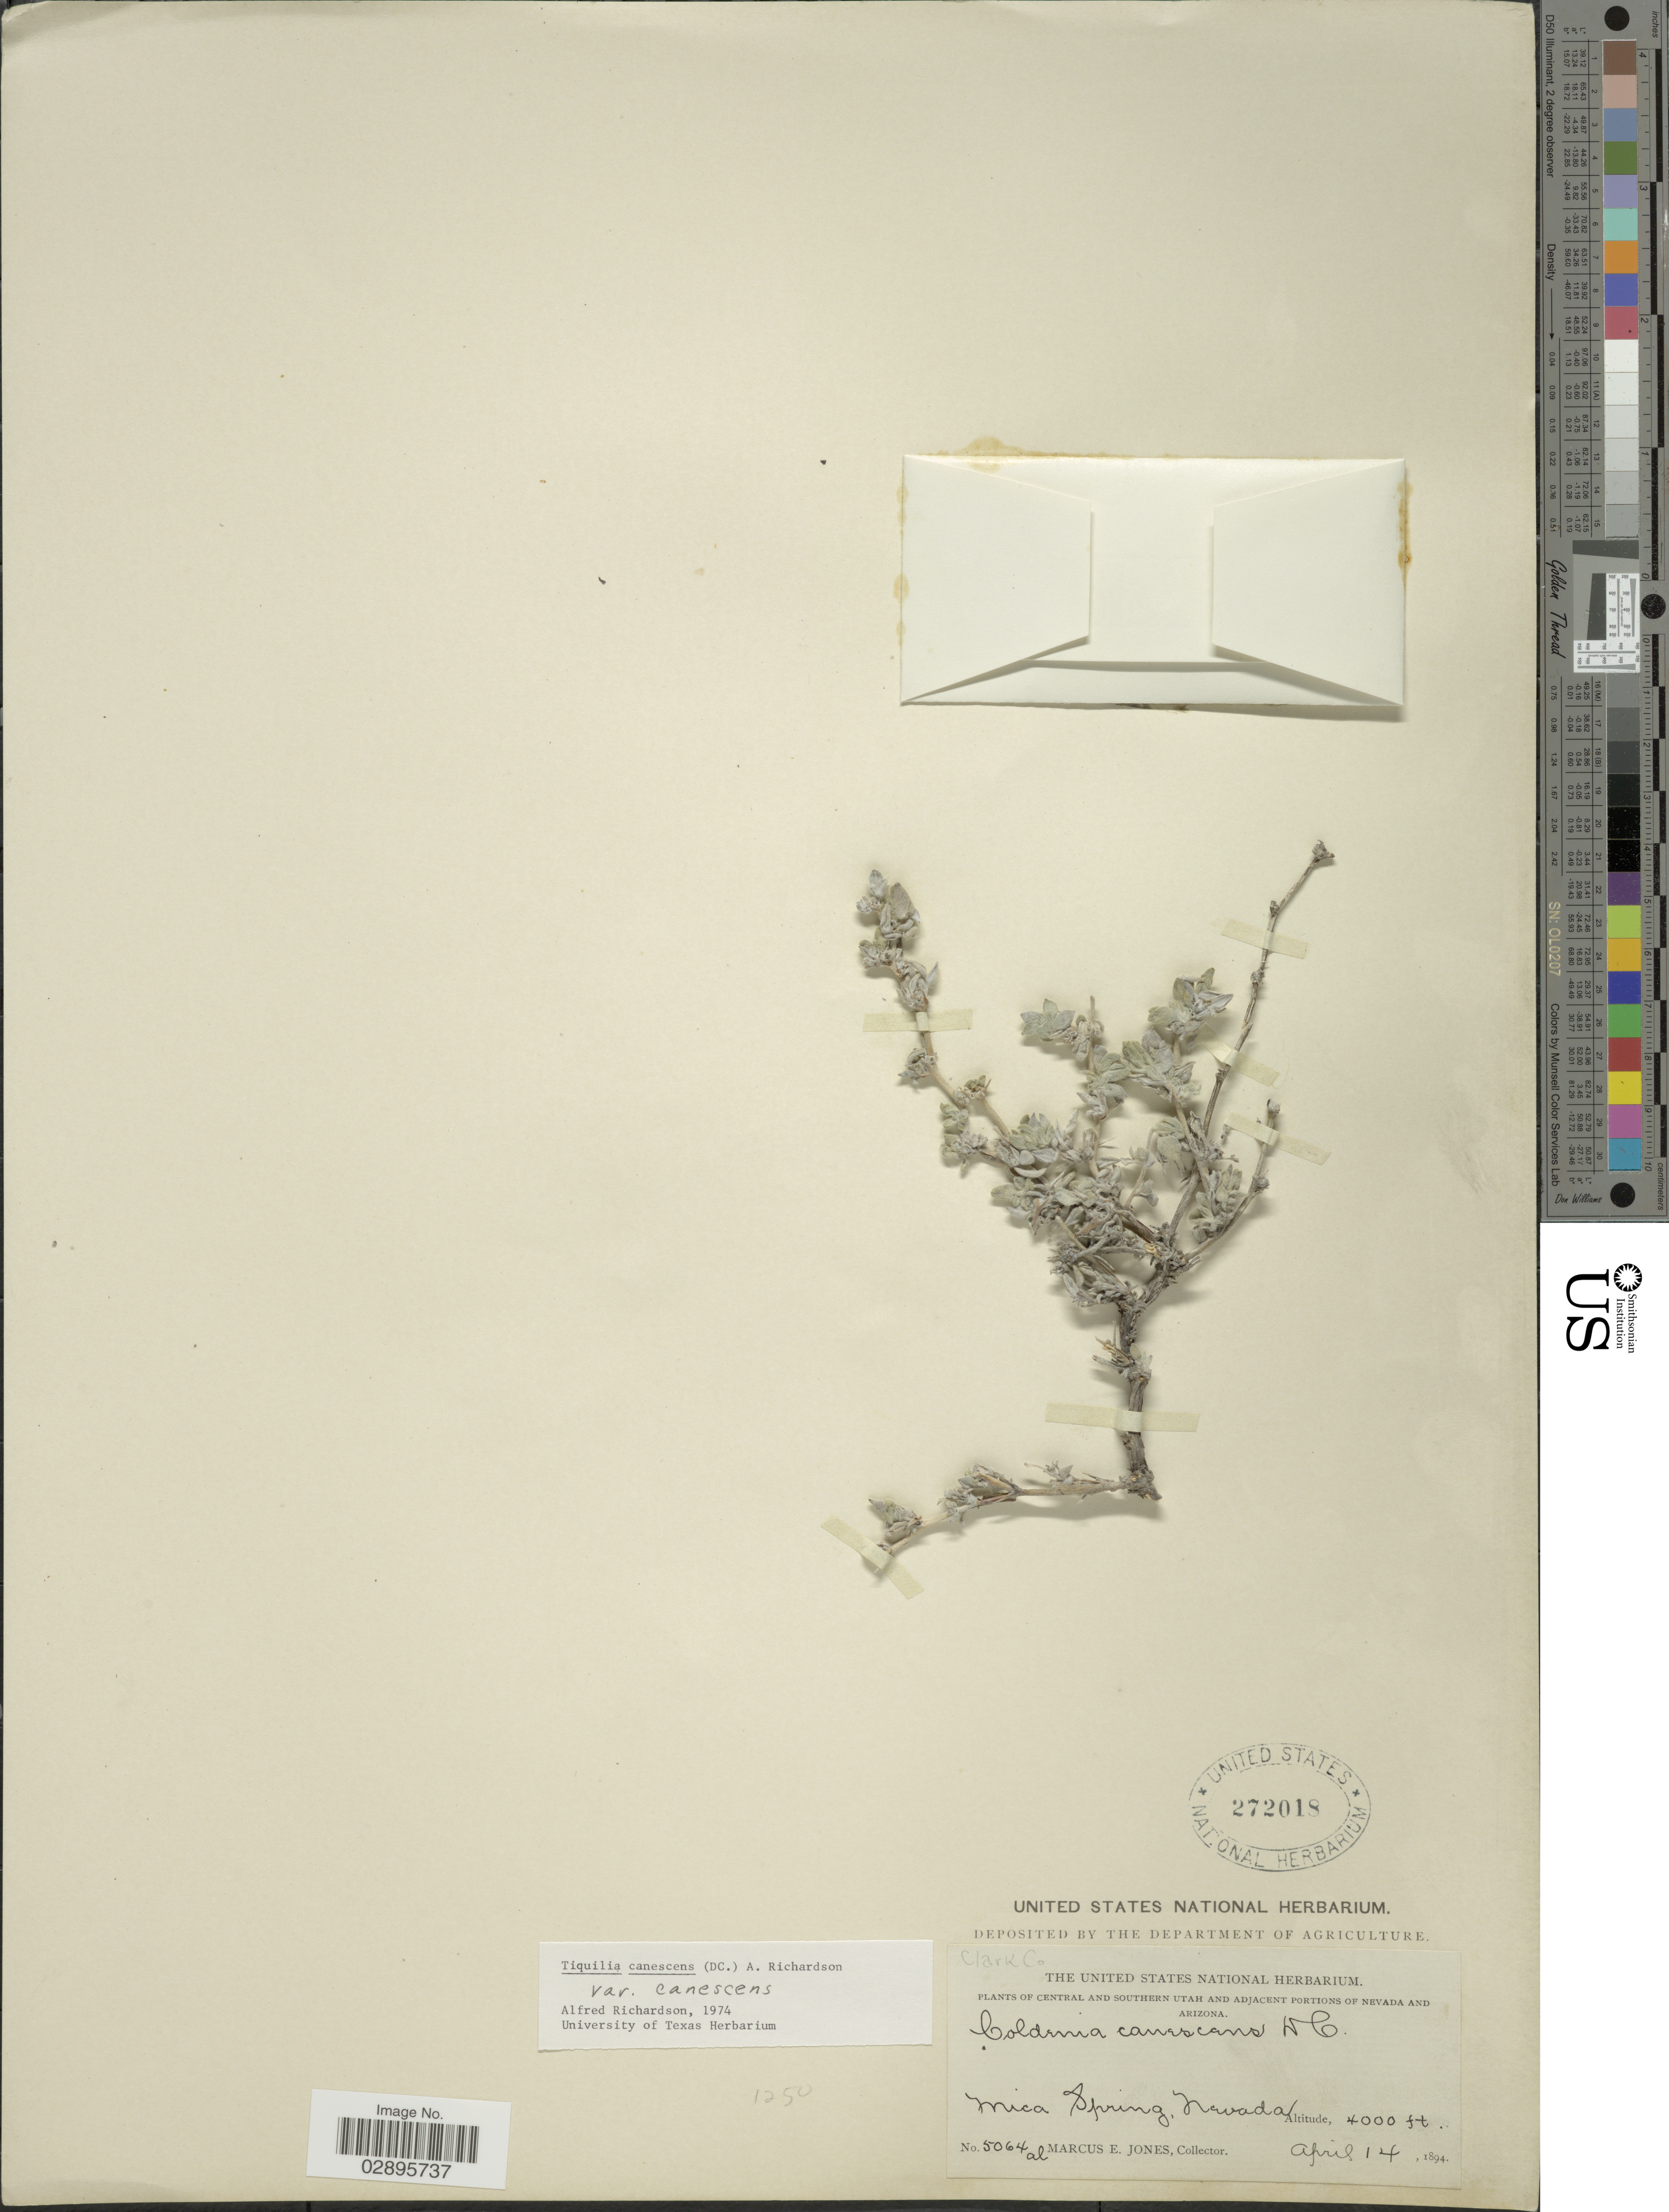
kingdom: Plantae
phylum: Tracheophyta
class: Magnoliopsida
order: Boraginales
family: Ehretiaceae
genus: Tiquilia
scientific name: Tiquilia canescens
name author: (A. DC.) A.T. Richardson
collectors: M. E. Jones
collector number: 5064al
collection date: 1894-04-14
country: United States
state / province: Nevada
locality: Clark Co., Mica Spring.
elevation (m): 1219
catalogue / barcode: US 272018